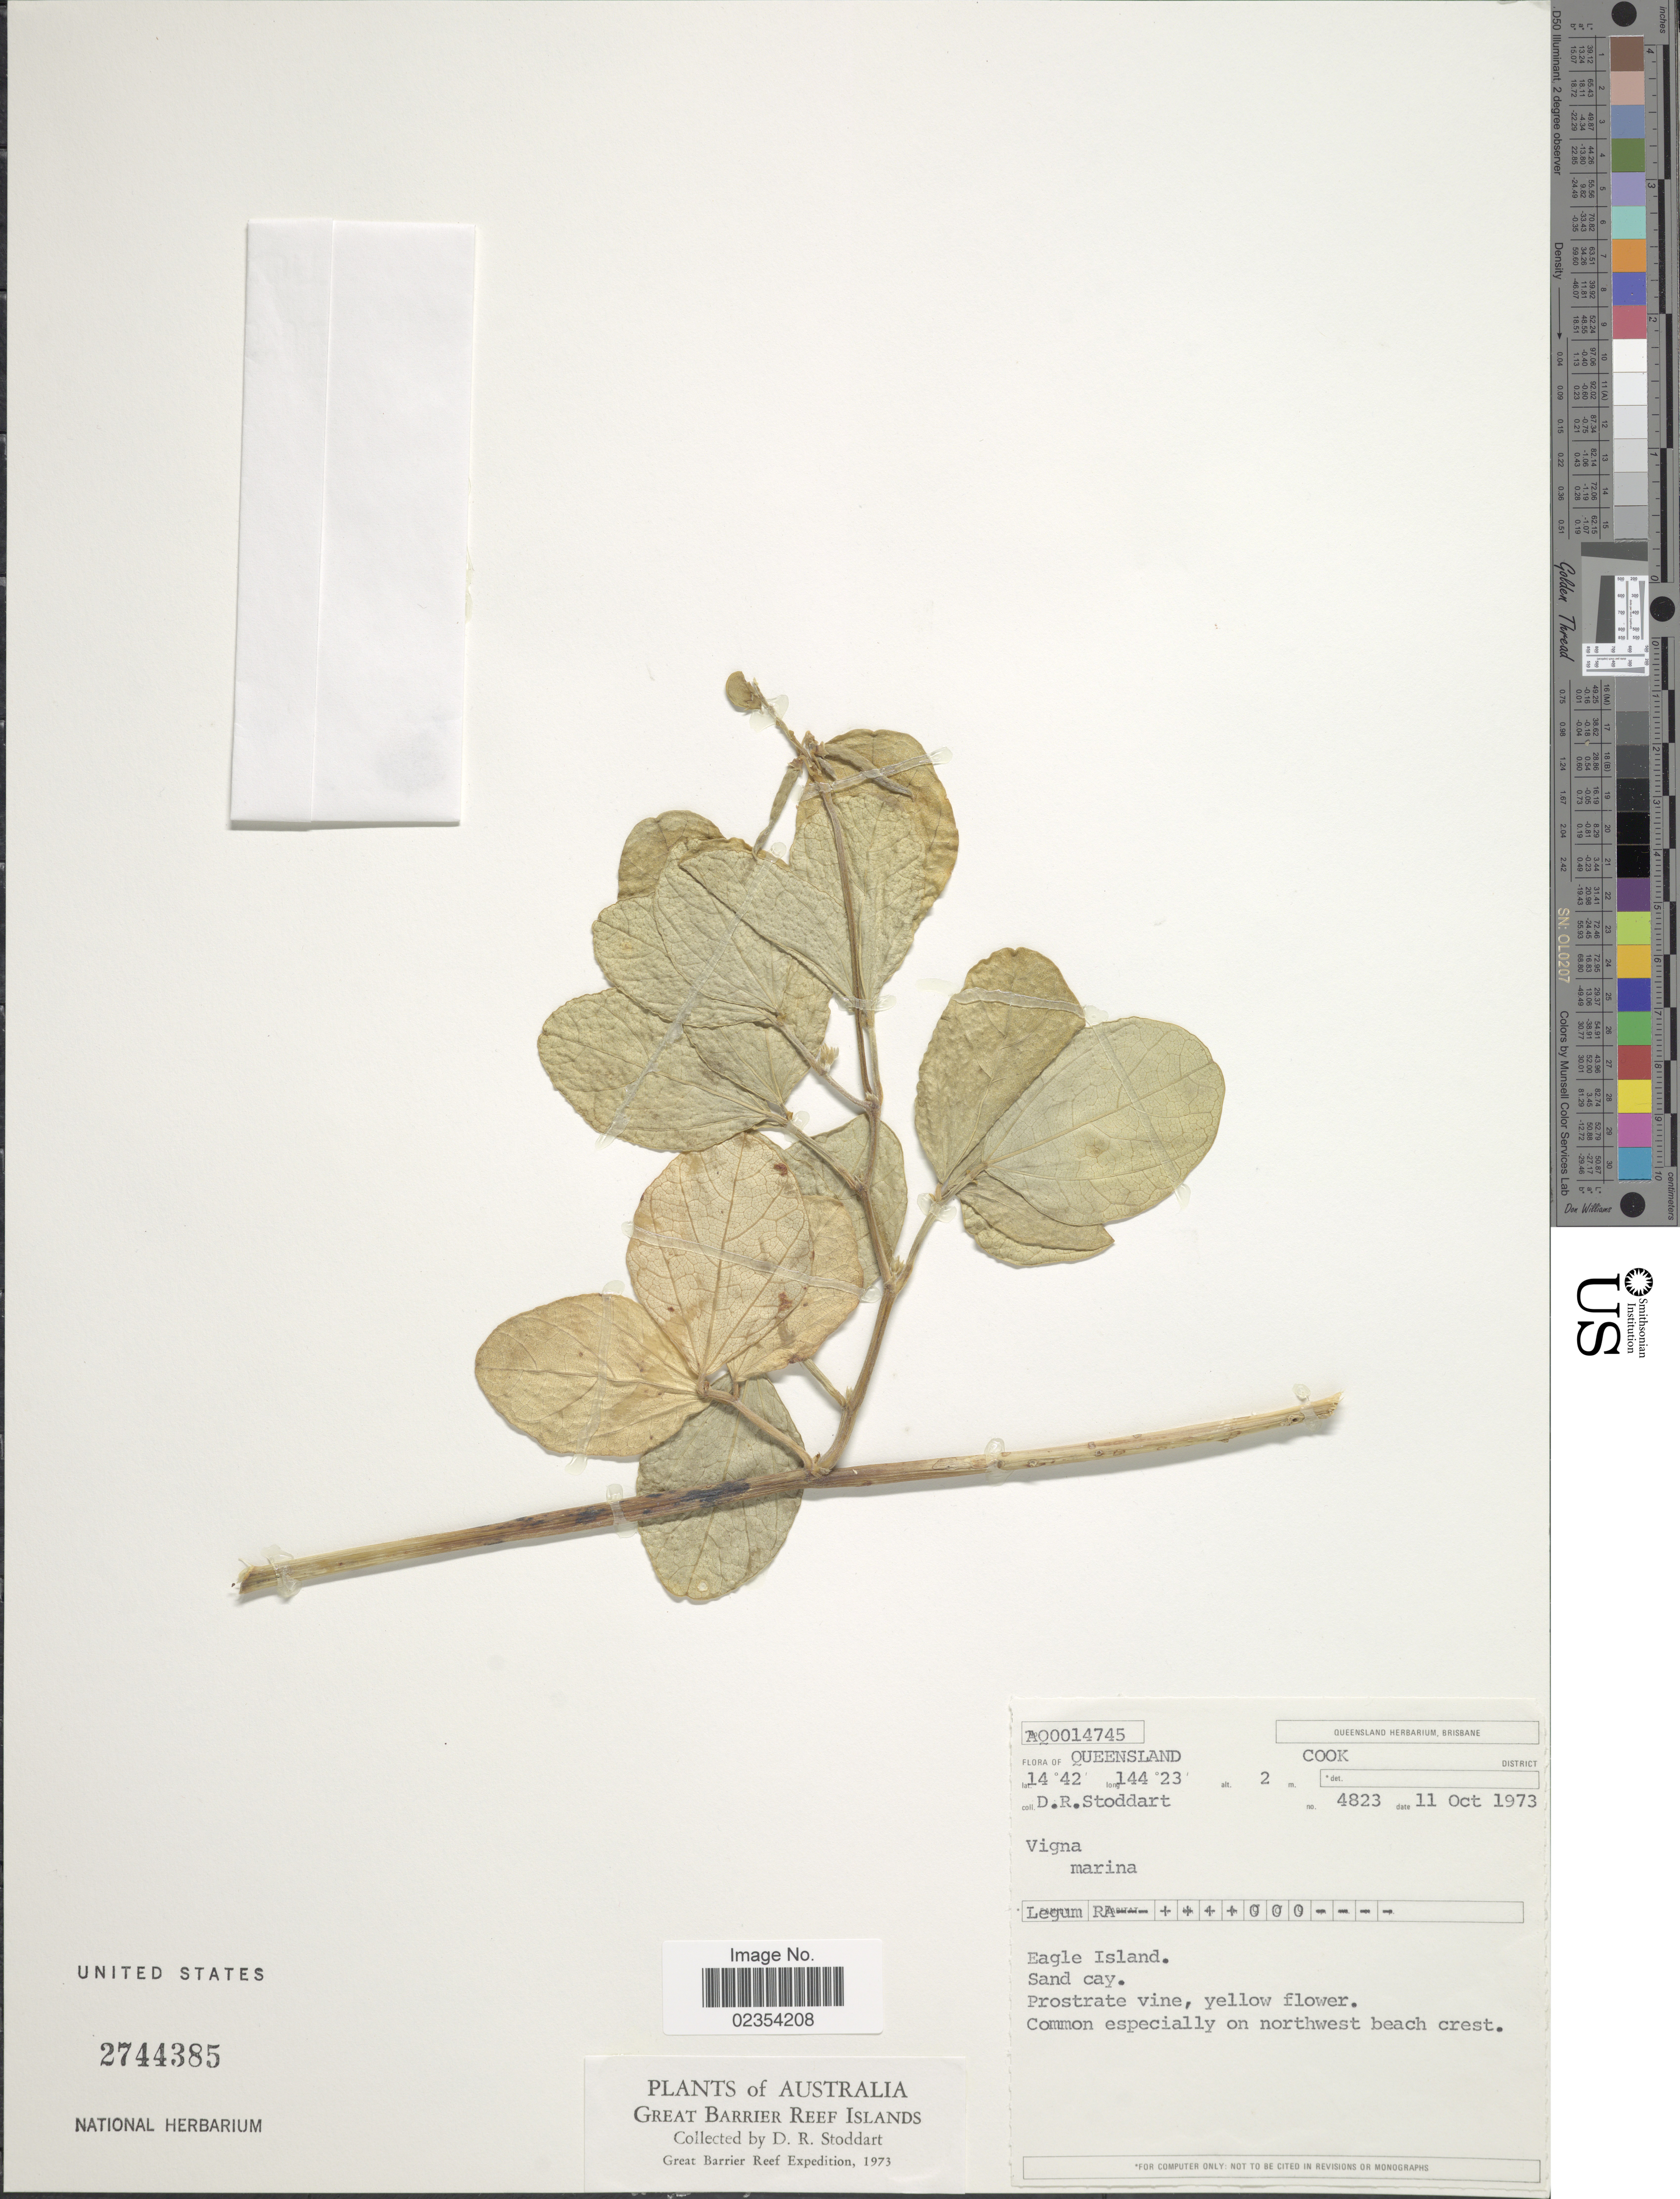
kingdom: Plantae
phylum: Tracheophyta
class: Magnoliopsida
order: Fabales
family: Fabaceae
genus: Vigna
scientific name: Vigna marina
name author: (Burm.) Merr.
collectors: D. R. Stoddart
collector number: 4823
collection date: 1973-10-11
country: Australia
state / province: Queensland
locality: Cook District, Eagle Island, Sand cay, on northwest beach crest, Great Barrier Reef Islands.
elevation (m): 2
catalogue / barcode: US 2744385